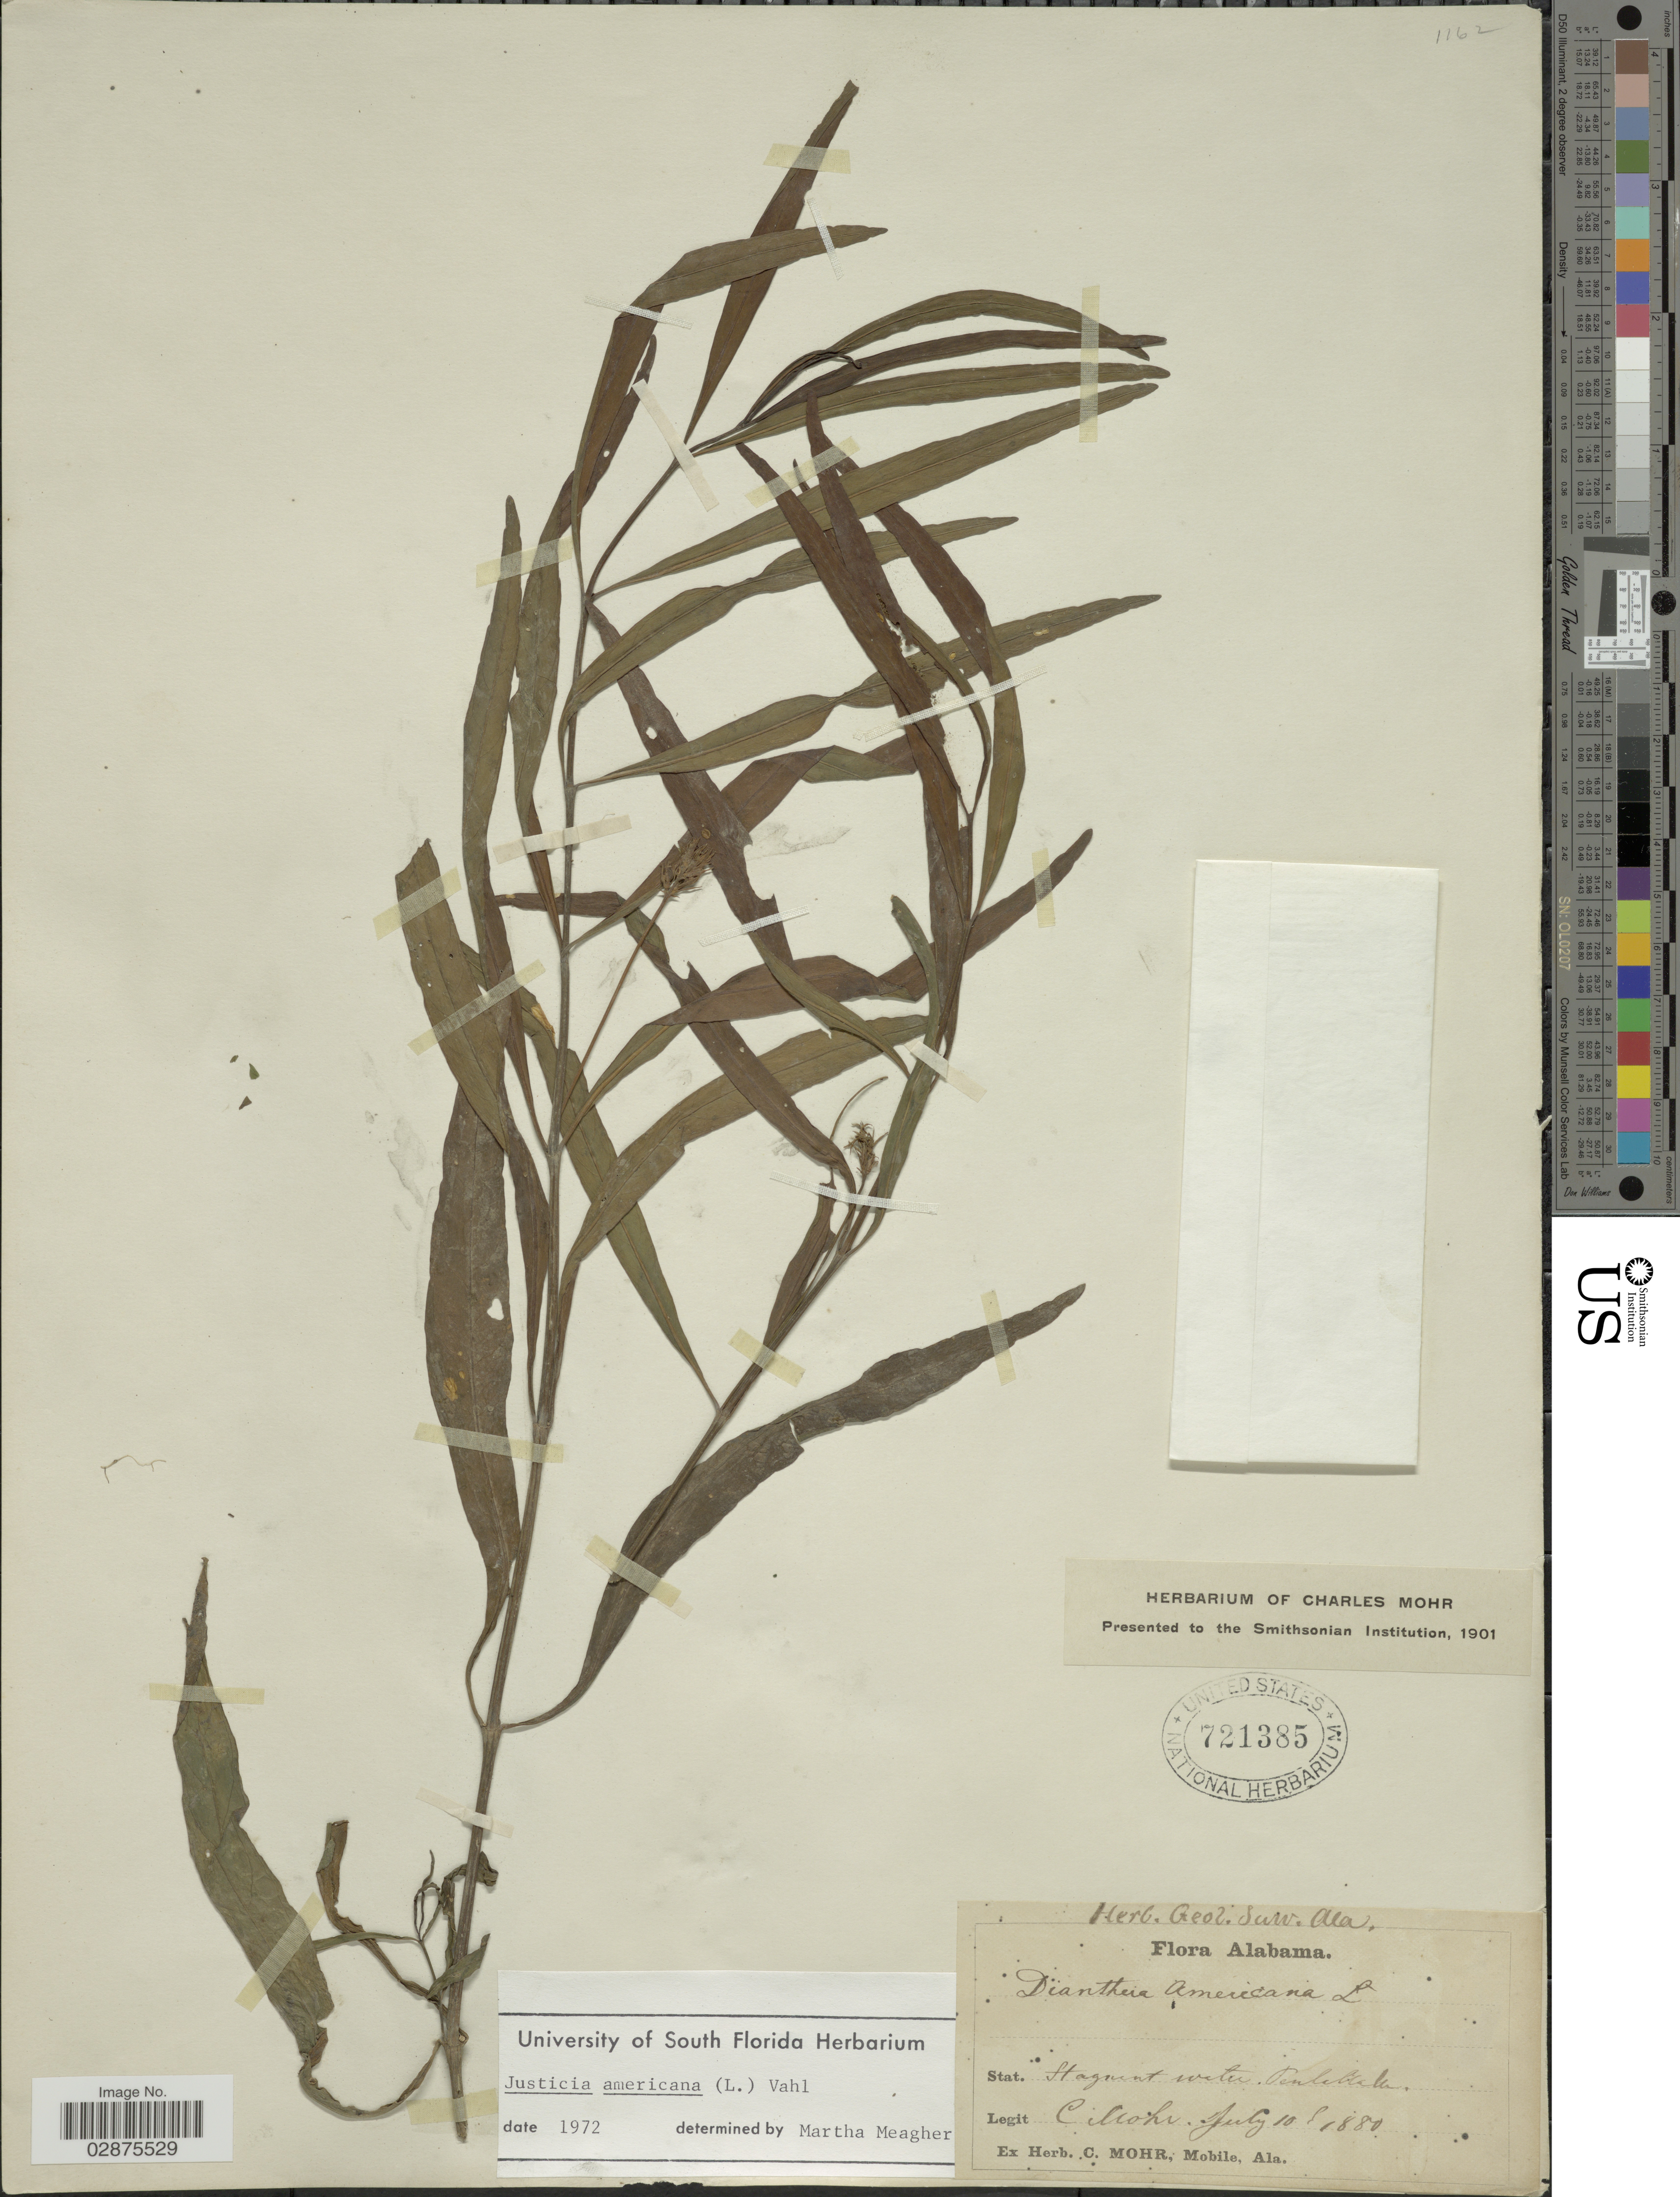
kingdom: Plantae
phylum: Tracheophyta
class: Magnoliopsida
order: Lamiales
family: Acanthaceae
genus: Justicia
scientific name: Justicia americana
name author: (L.) Vahl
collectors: C. T. Mohr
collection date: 1880-07-10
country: United States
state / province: Alabama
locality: Stat. Stagnant water, Pentellala.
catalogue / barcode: US 721385